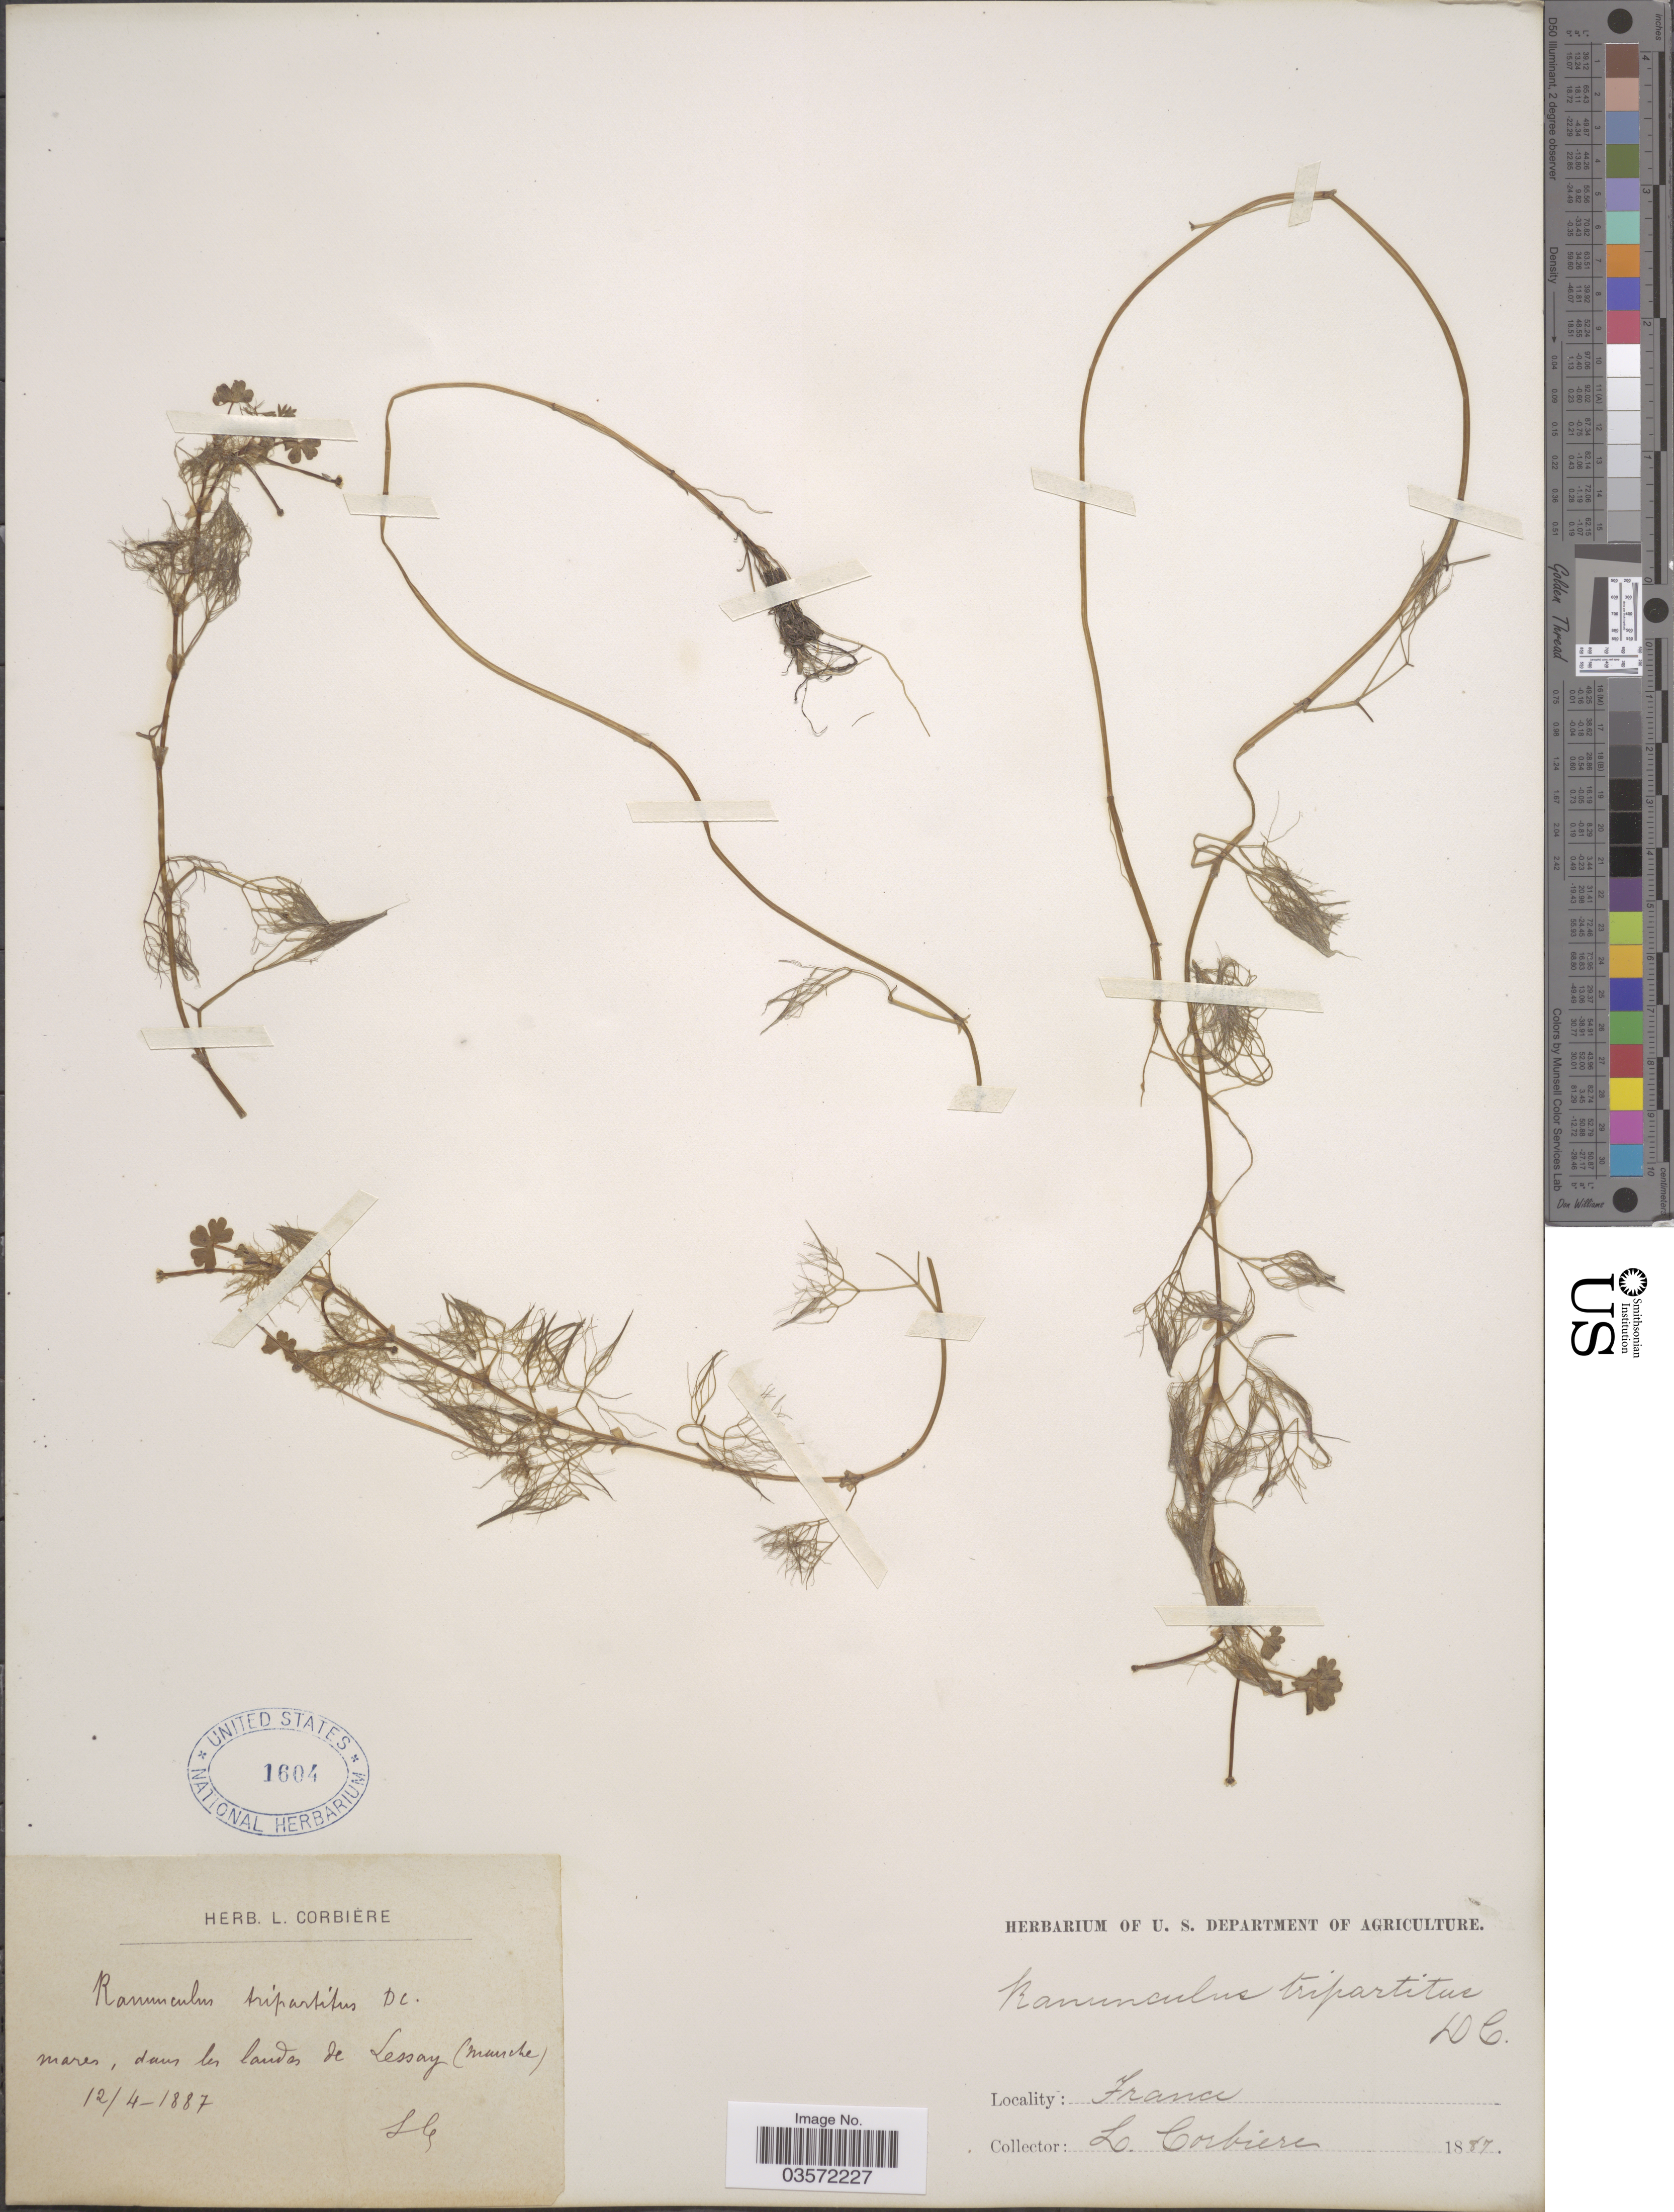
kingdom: Plantae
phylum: Tracheophyta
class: Magnoliopsida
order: Ranunculales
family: Ranunculaceae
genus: Ranunculus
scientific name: Ranunculus tripartitus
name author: DC.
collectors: L. Corbière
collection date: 1887-04-12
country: France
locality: Mares, dans les landes de Lessay (Manche).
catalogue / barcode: US 1604